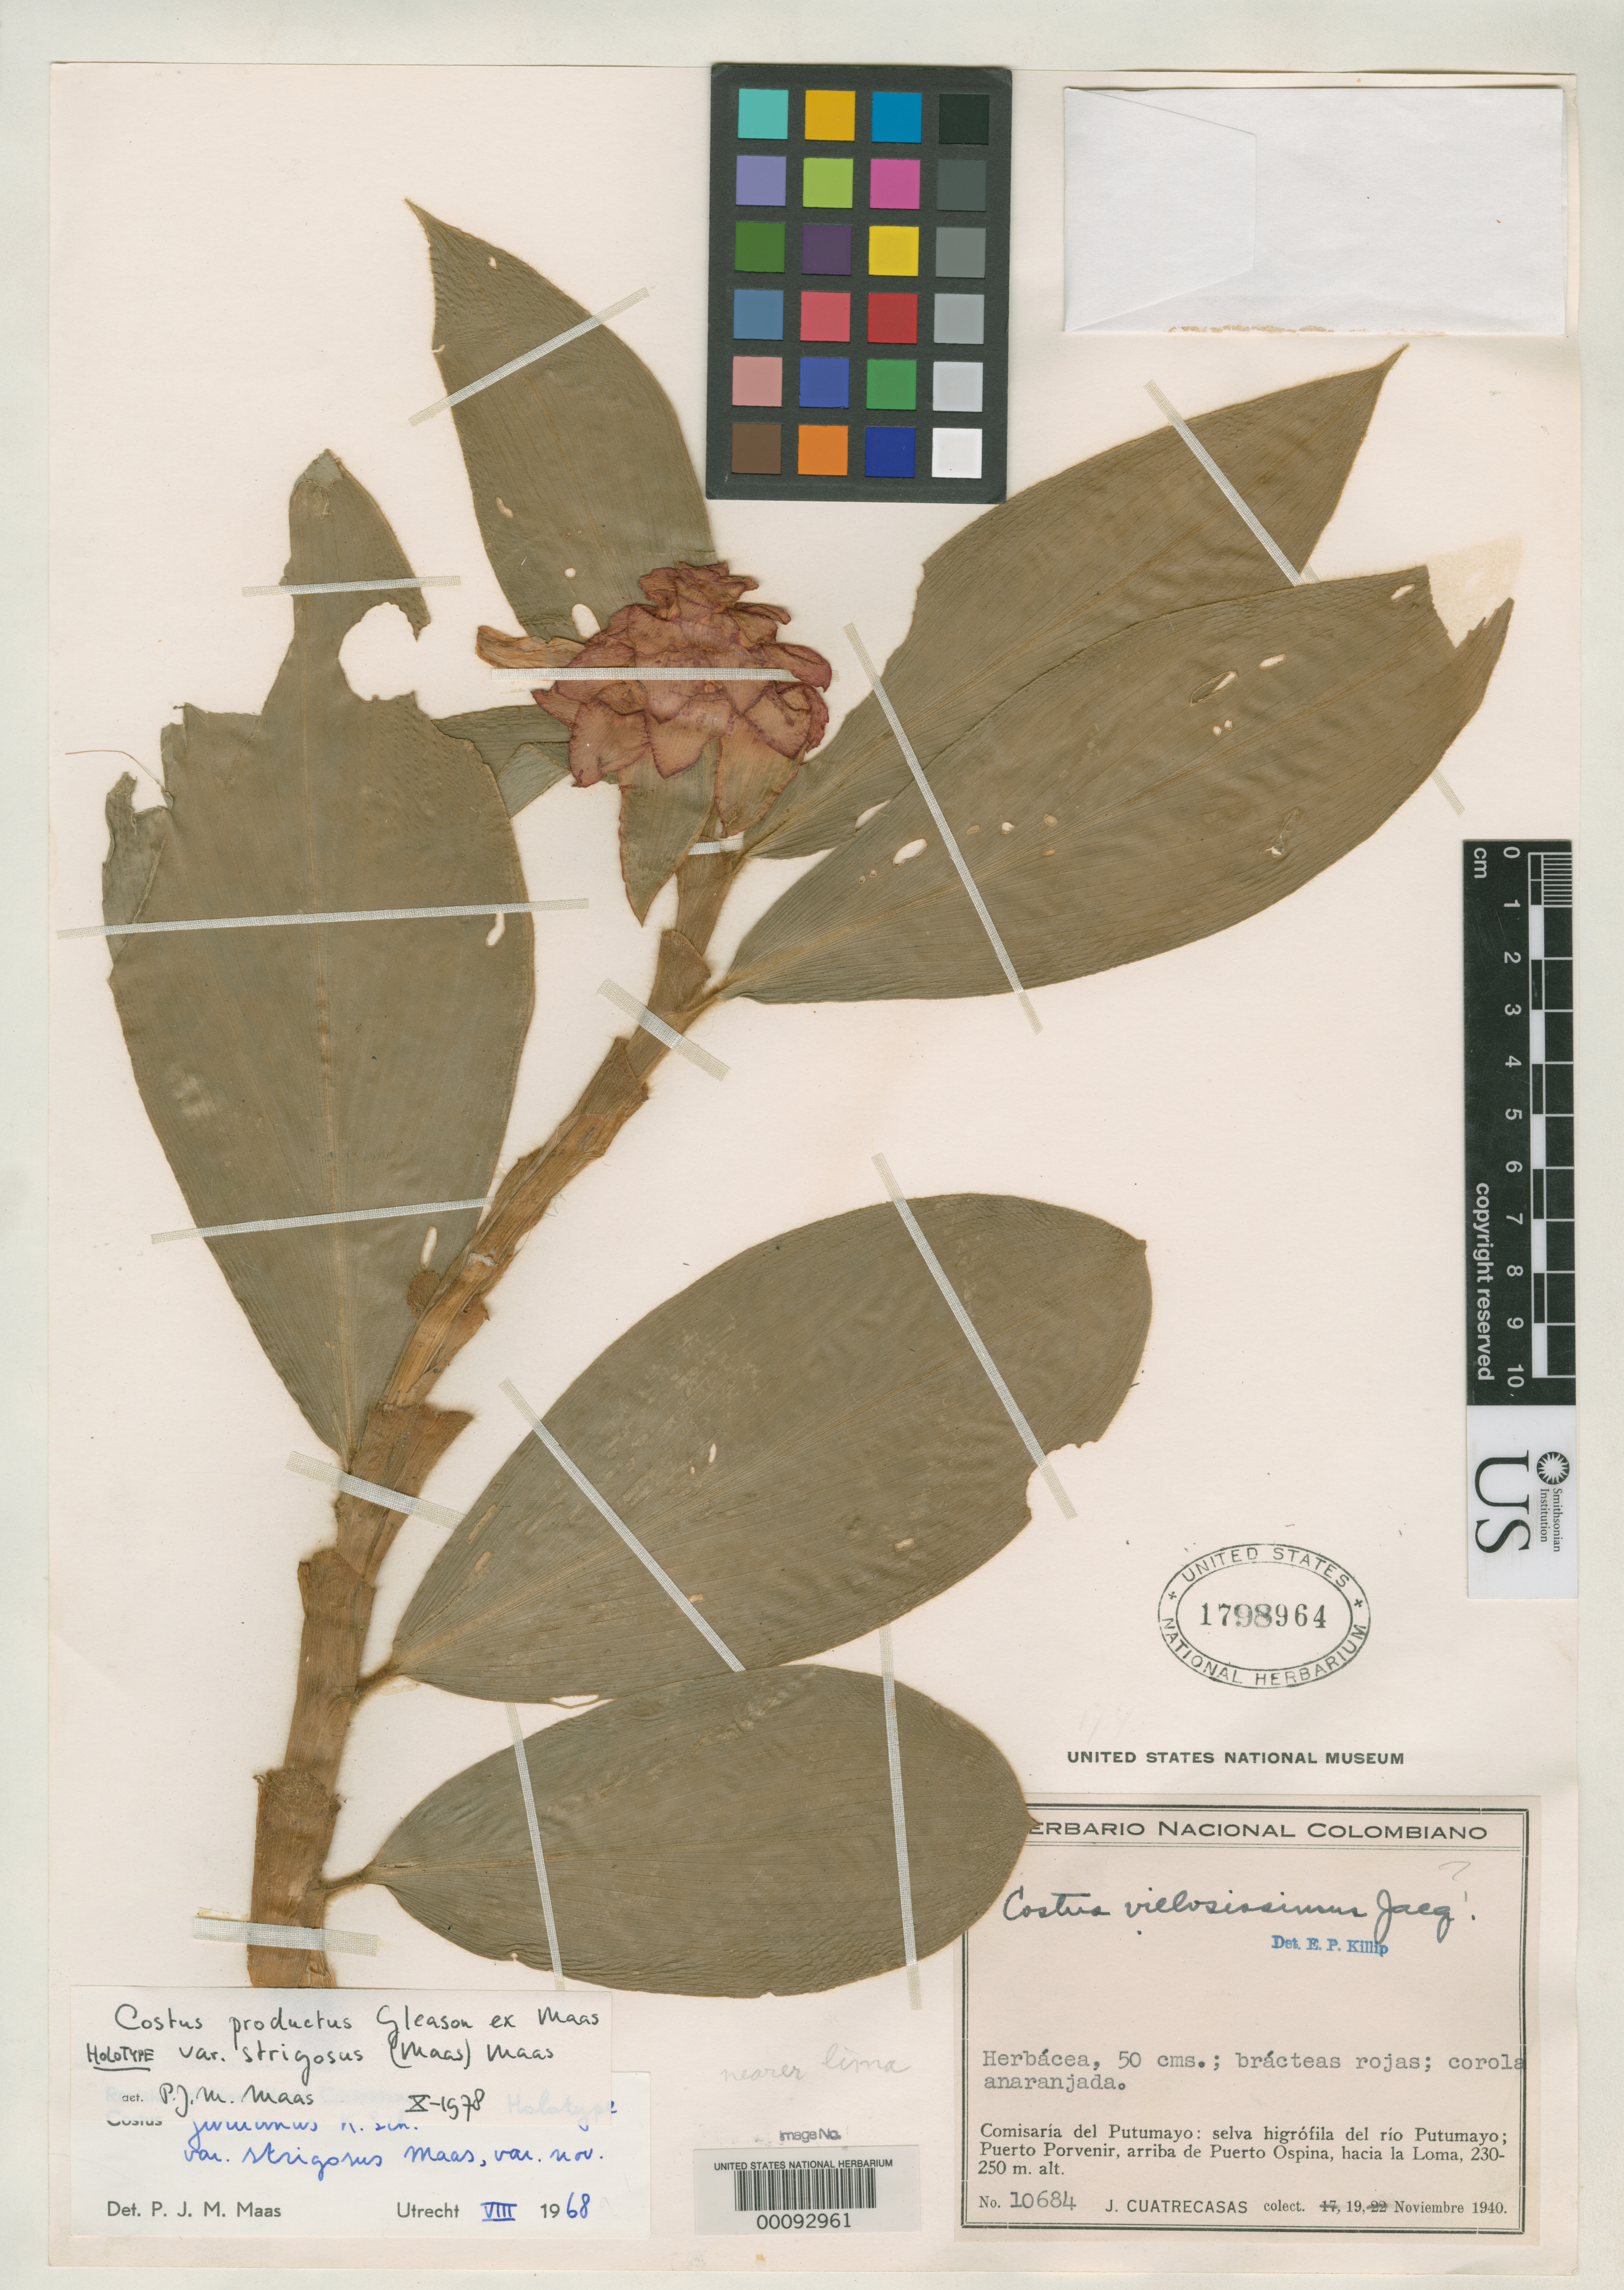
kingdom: Plantae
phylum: Tracheophyta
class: Liliopsida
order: Zingiberales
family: Costaceae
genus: Costus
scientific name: Costus juruanus var. strigosus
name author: Maas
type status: Holotype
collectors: J. Cuatrecasas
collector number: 10684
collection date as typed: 19 Nov 1940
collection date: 1940-11-19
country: Colombia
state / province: Putumayo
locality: Puerto Porvenir, Loma.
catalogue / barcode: US 1798964